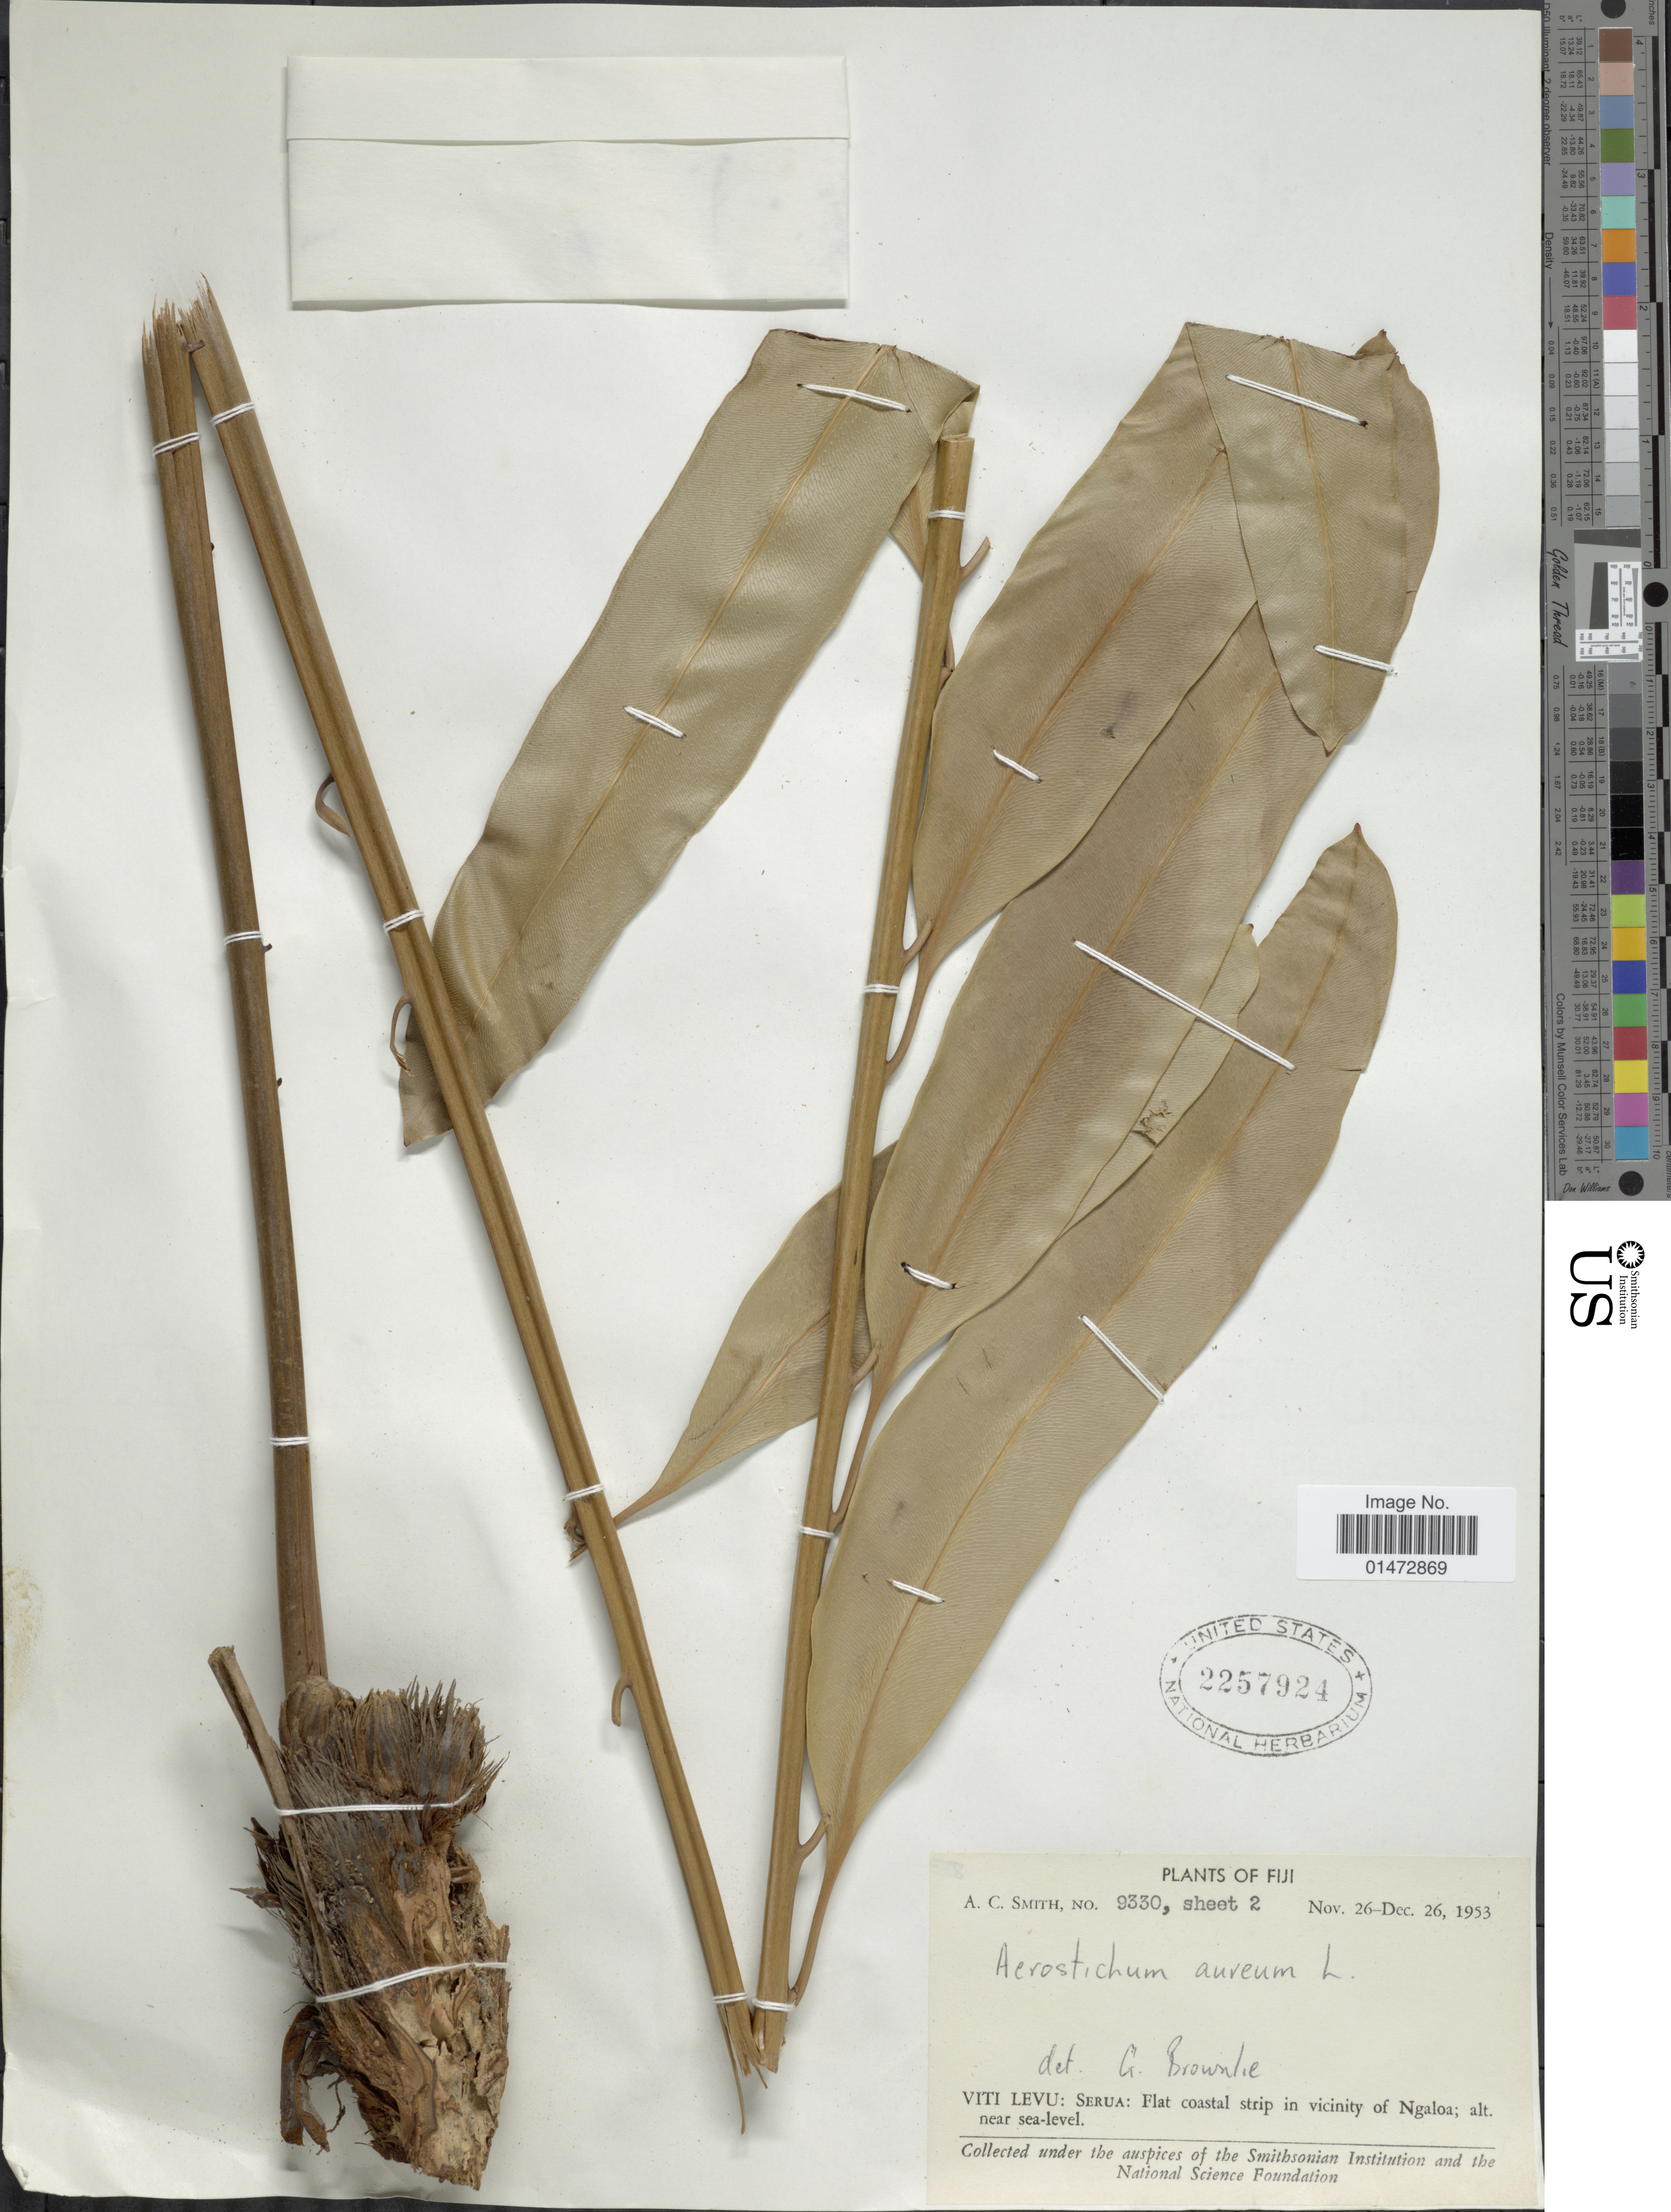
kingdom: Plantae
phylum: Tracheophyta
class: Polypodiopsida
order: Polypodiales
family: Pteridaceae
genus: Acrostichum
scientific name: Acrostichum aureum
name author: L.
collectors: A. C. Smith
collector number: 9330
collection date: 1953-11-26/1953-12-26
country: Fiji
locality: Viti Levu: Serua: Flat coastal strip in vicinity of Ngaloa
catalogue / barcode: US 2257924